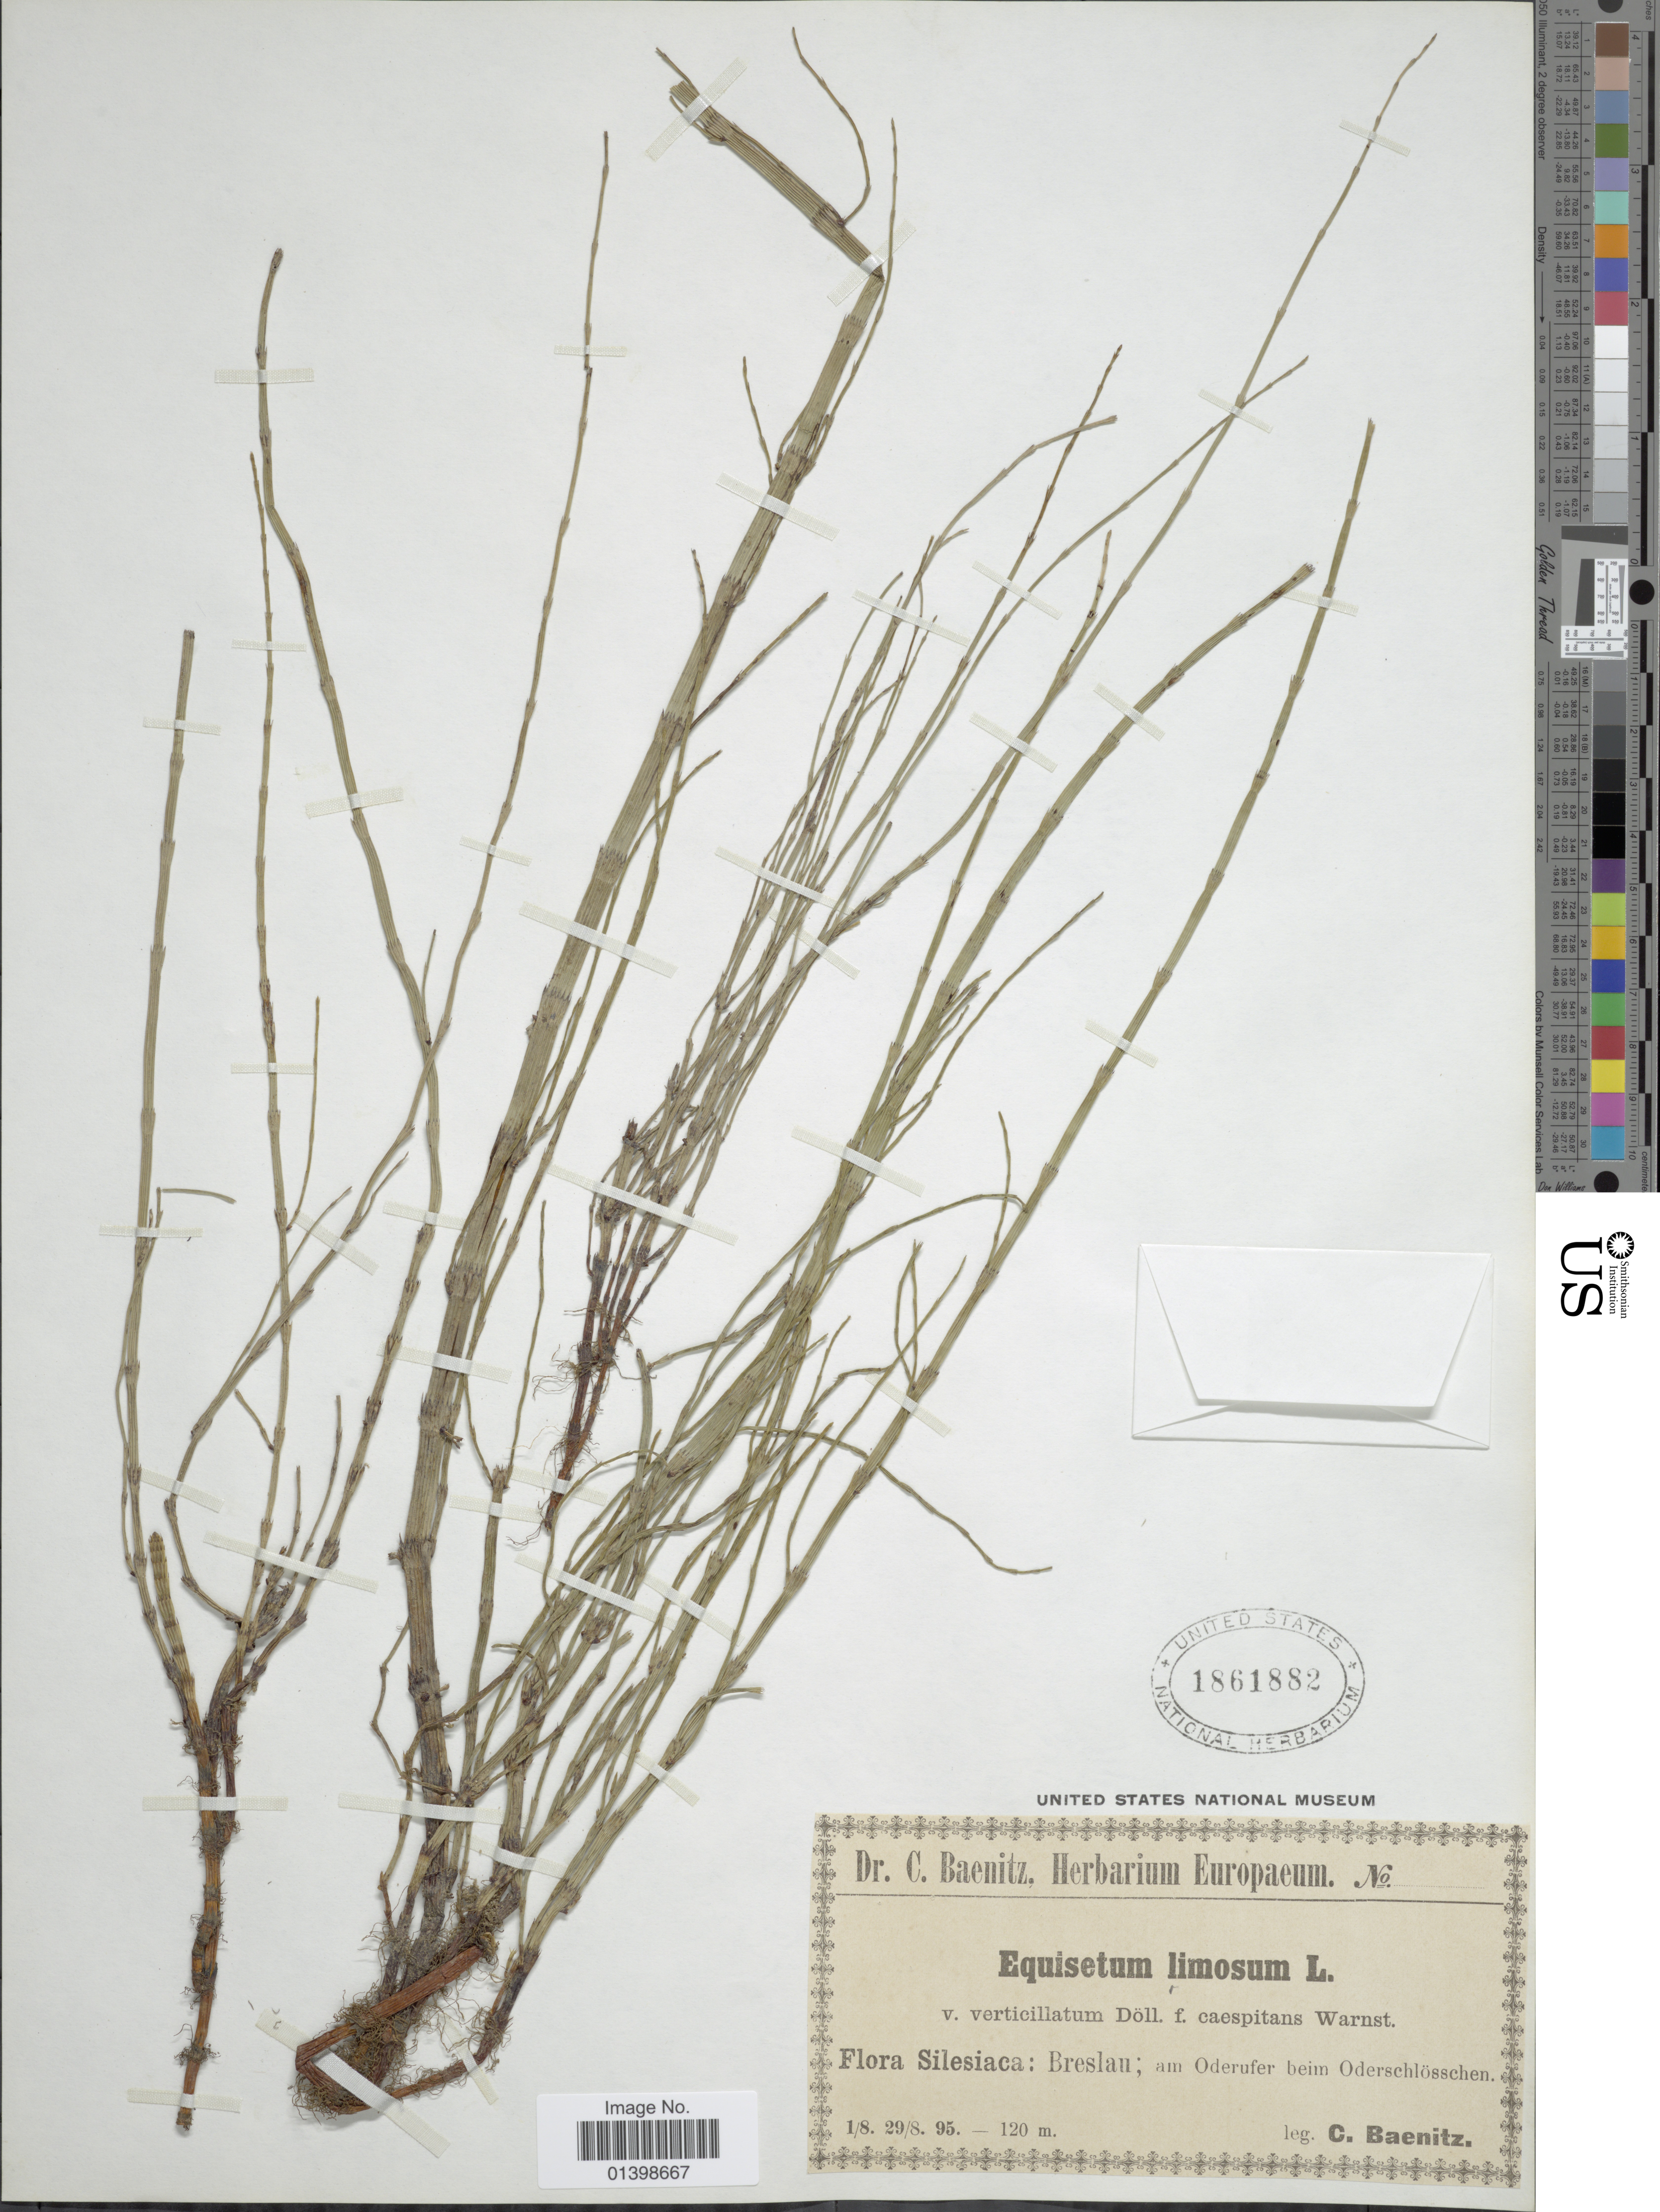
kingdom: Plantae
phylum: Tracheophyta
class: Polypodiopsida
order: Equisetales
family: Equisetaceae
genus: Equisetum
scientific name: Equisetum fluviatile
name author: L.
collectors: C. G. Baenitz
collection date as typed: Transcribed d/m/y: 1/8/95 to 29/8/95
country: Poland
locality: Silesiaca: Breslau; am Oderufer beim Oderschlösschen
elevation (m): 120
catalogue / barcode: US 1861882